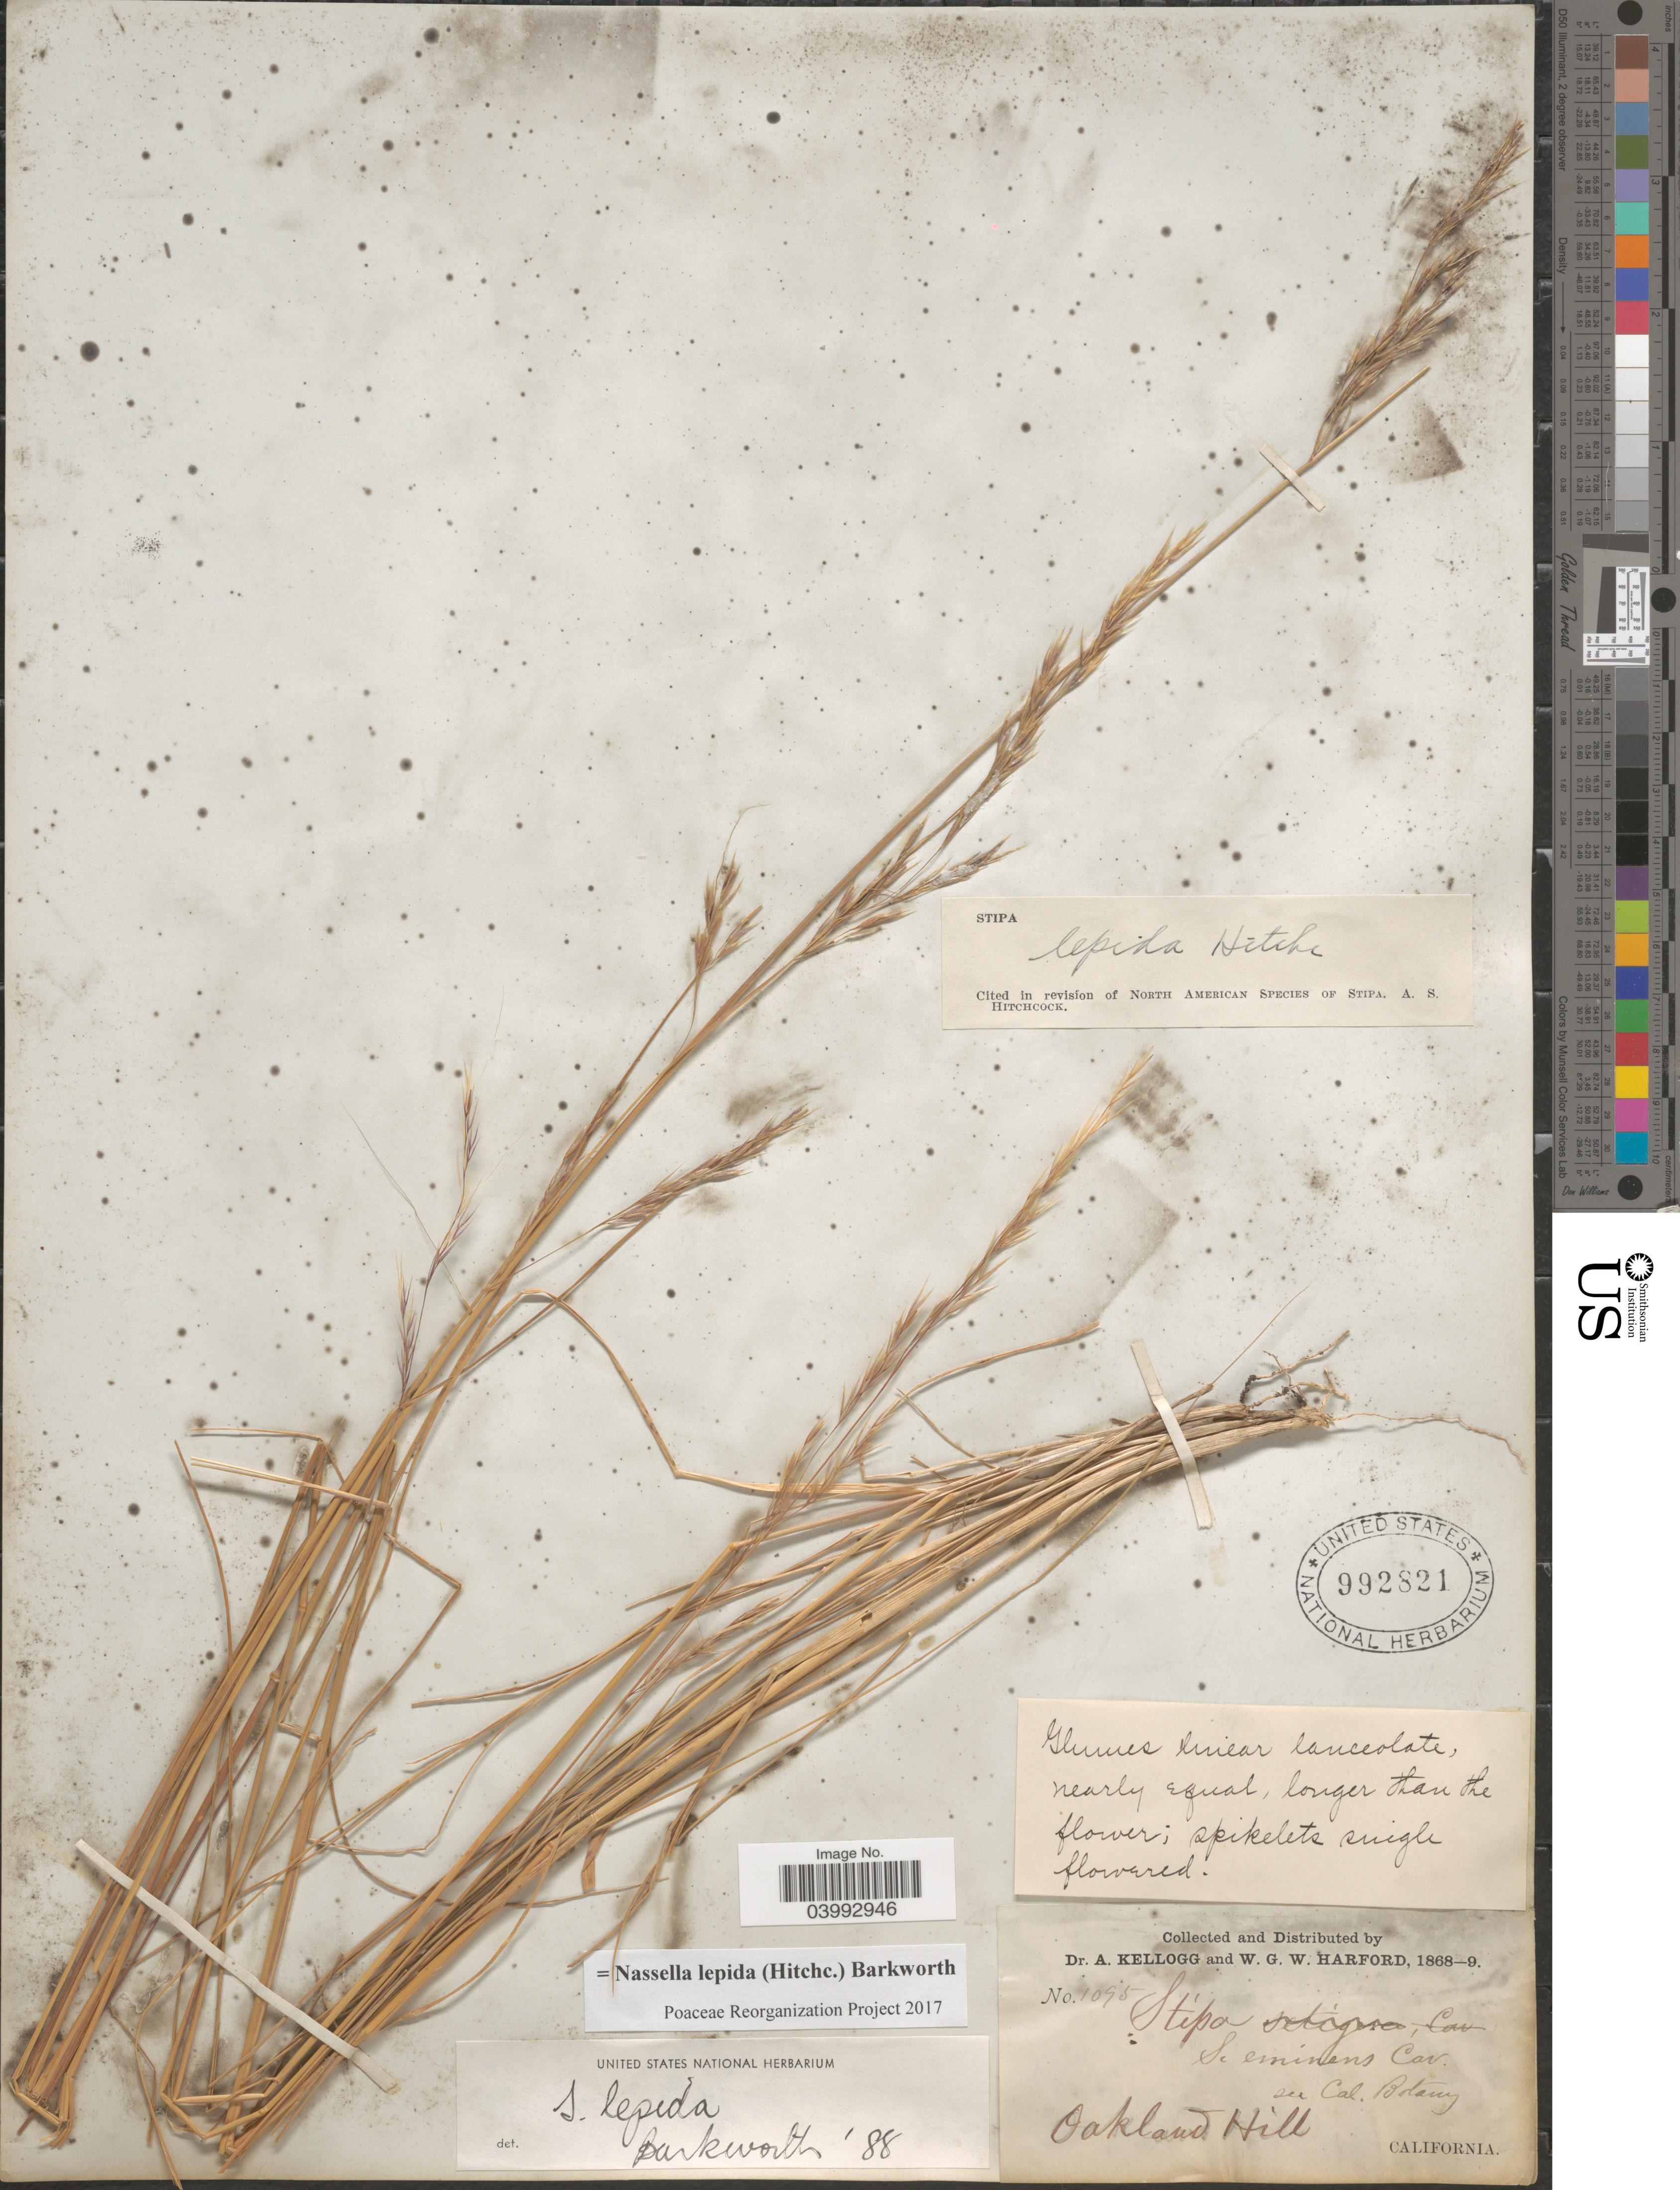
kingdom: Plantae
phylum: Tracheophyta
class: Liliopsida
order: Poales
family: Poaceae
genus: Nassella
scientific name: Nassella lepida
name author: (Hitchc.) Barkworth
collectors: A. Kellogg & W. G. W. Harford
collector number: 1095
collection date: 1868/1869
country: United States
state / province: California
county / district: Alameda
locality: Oakland Hill.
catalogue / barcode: US 992821